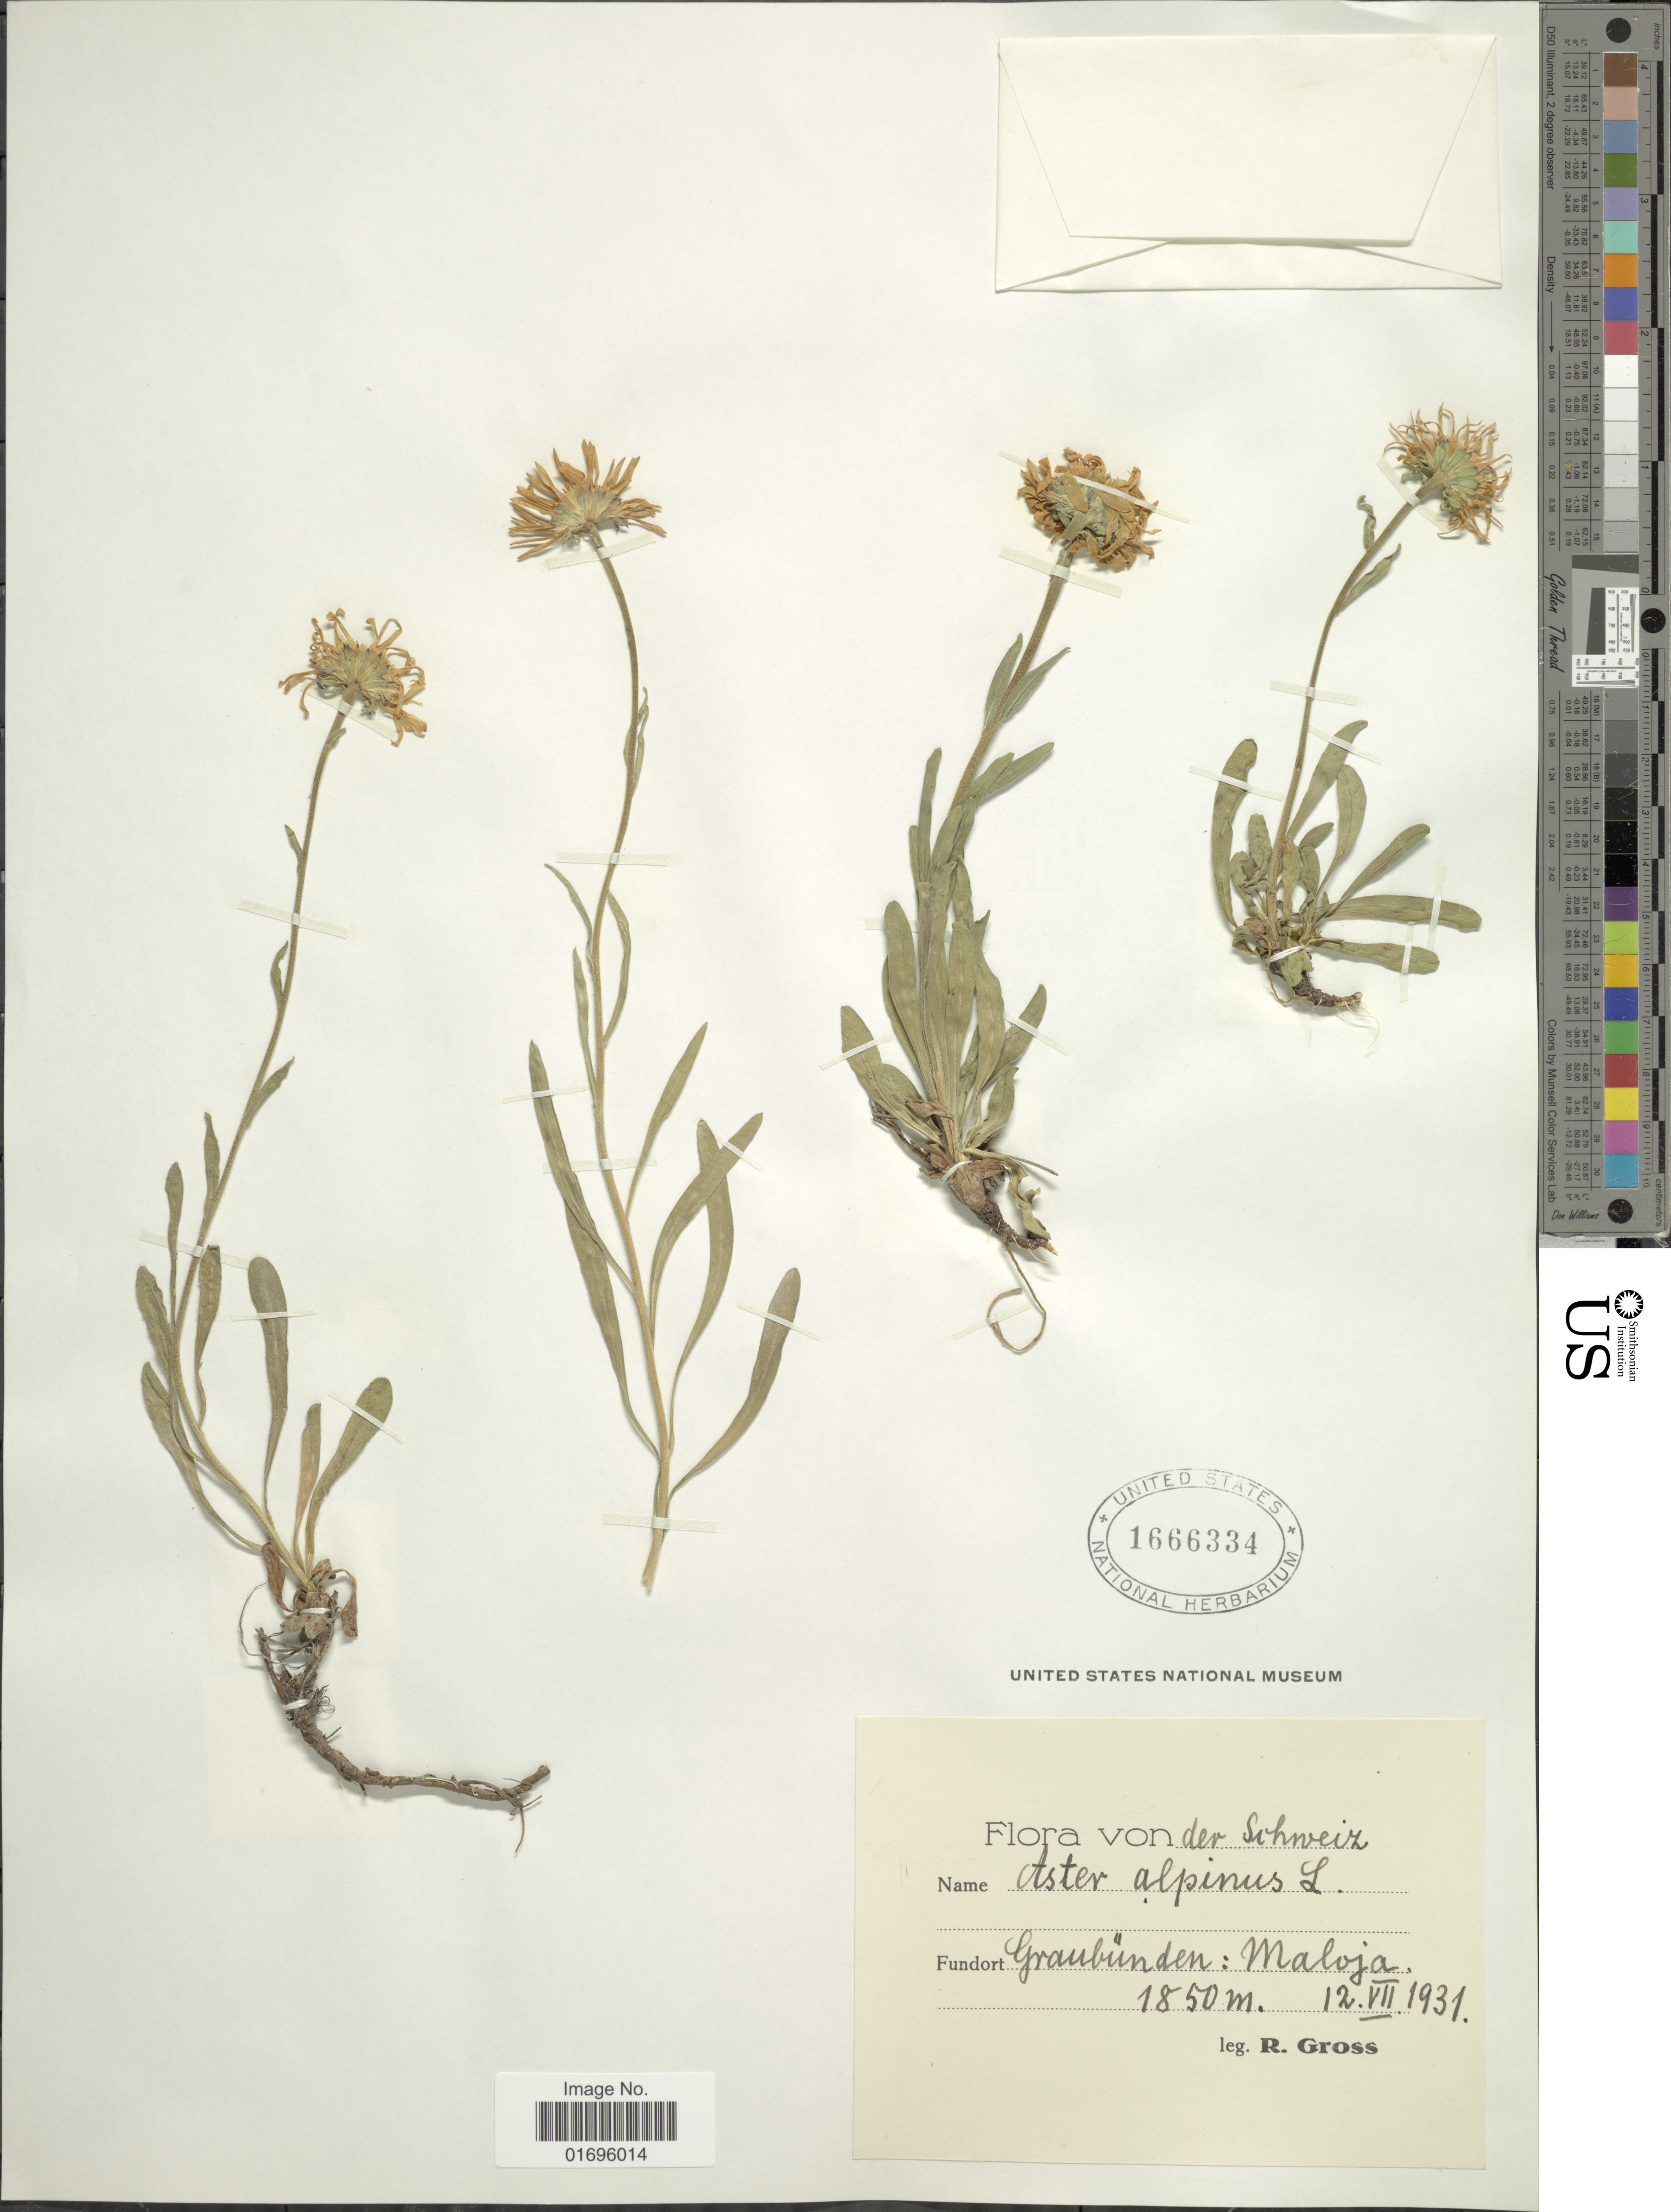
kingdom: Plantae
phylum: Tracheophyta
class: Magnoliopsida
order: Asterales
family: Asteraceae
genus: Aster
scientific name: Aster alpinus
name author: L.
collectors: R. Gross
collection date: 1931-07-12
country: Switzerland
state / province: Graubunden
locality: Schweiz. Graubünden: Maloja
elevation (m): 1850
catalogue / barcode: US 1666334